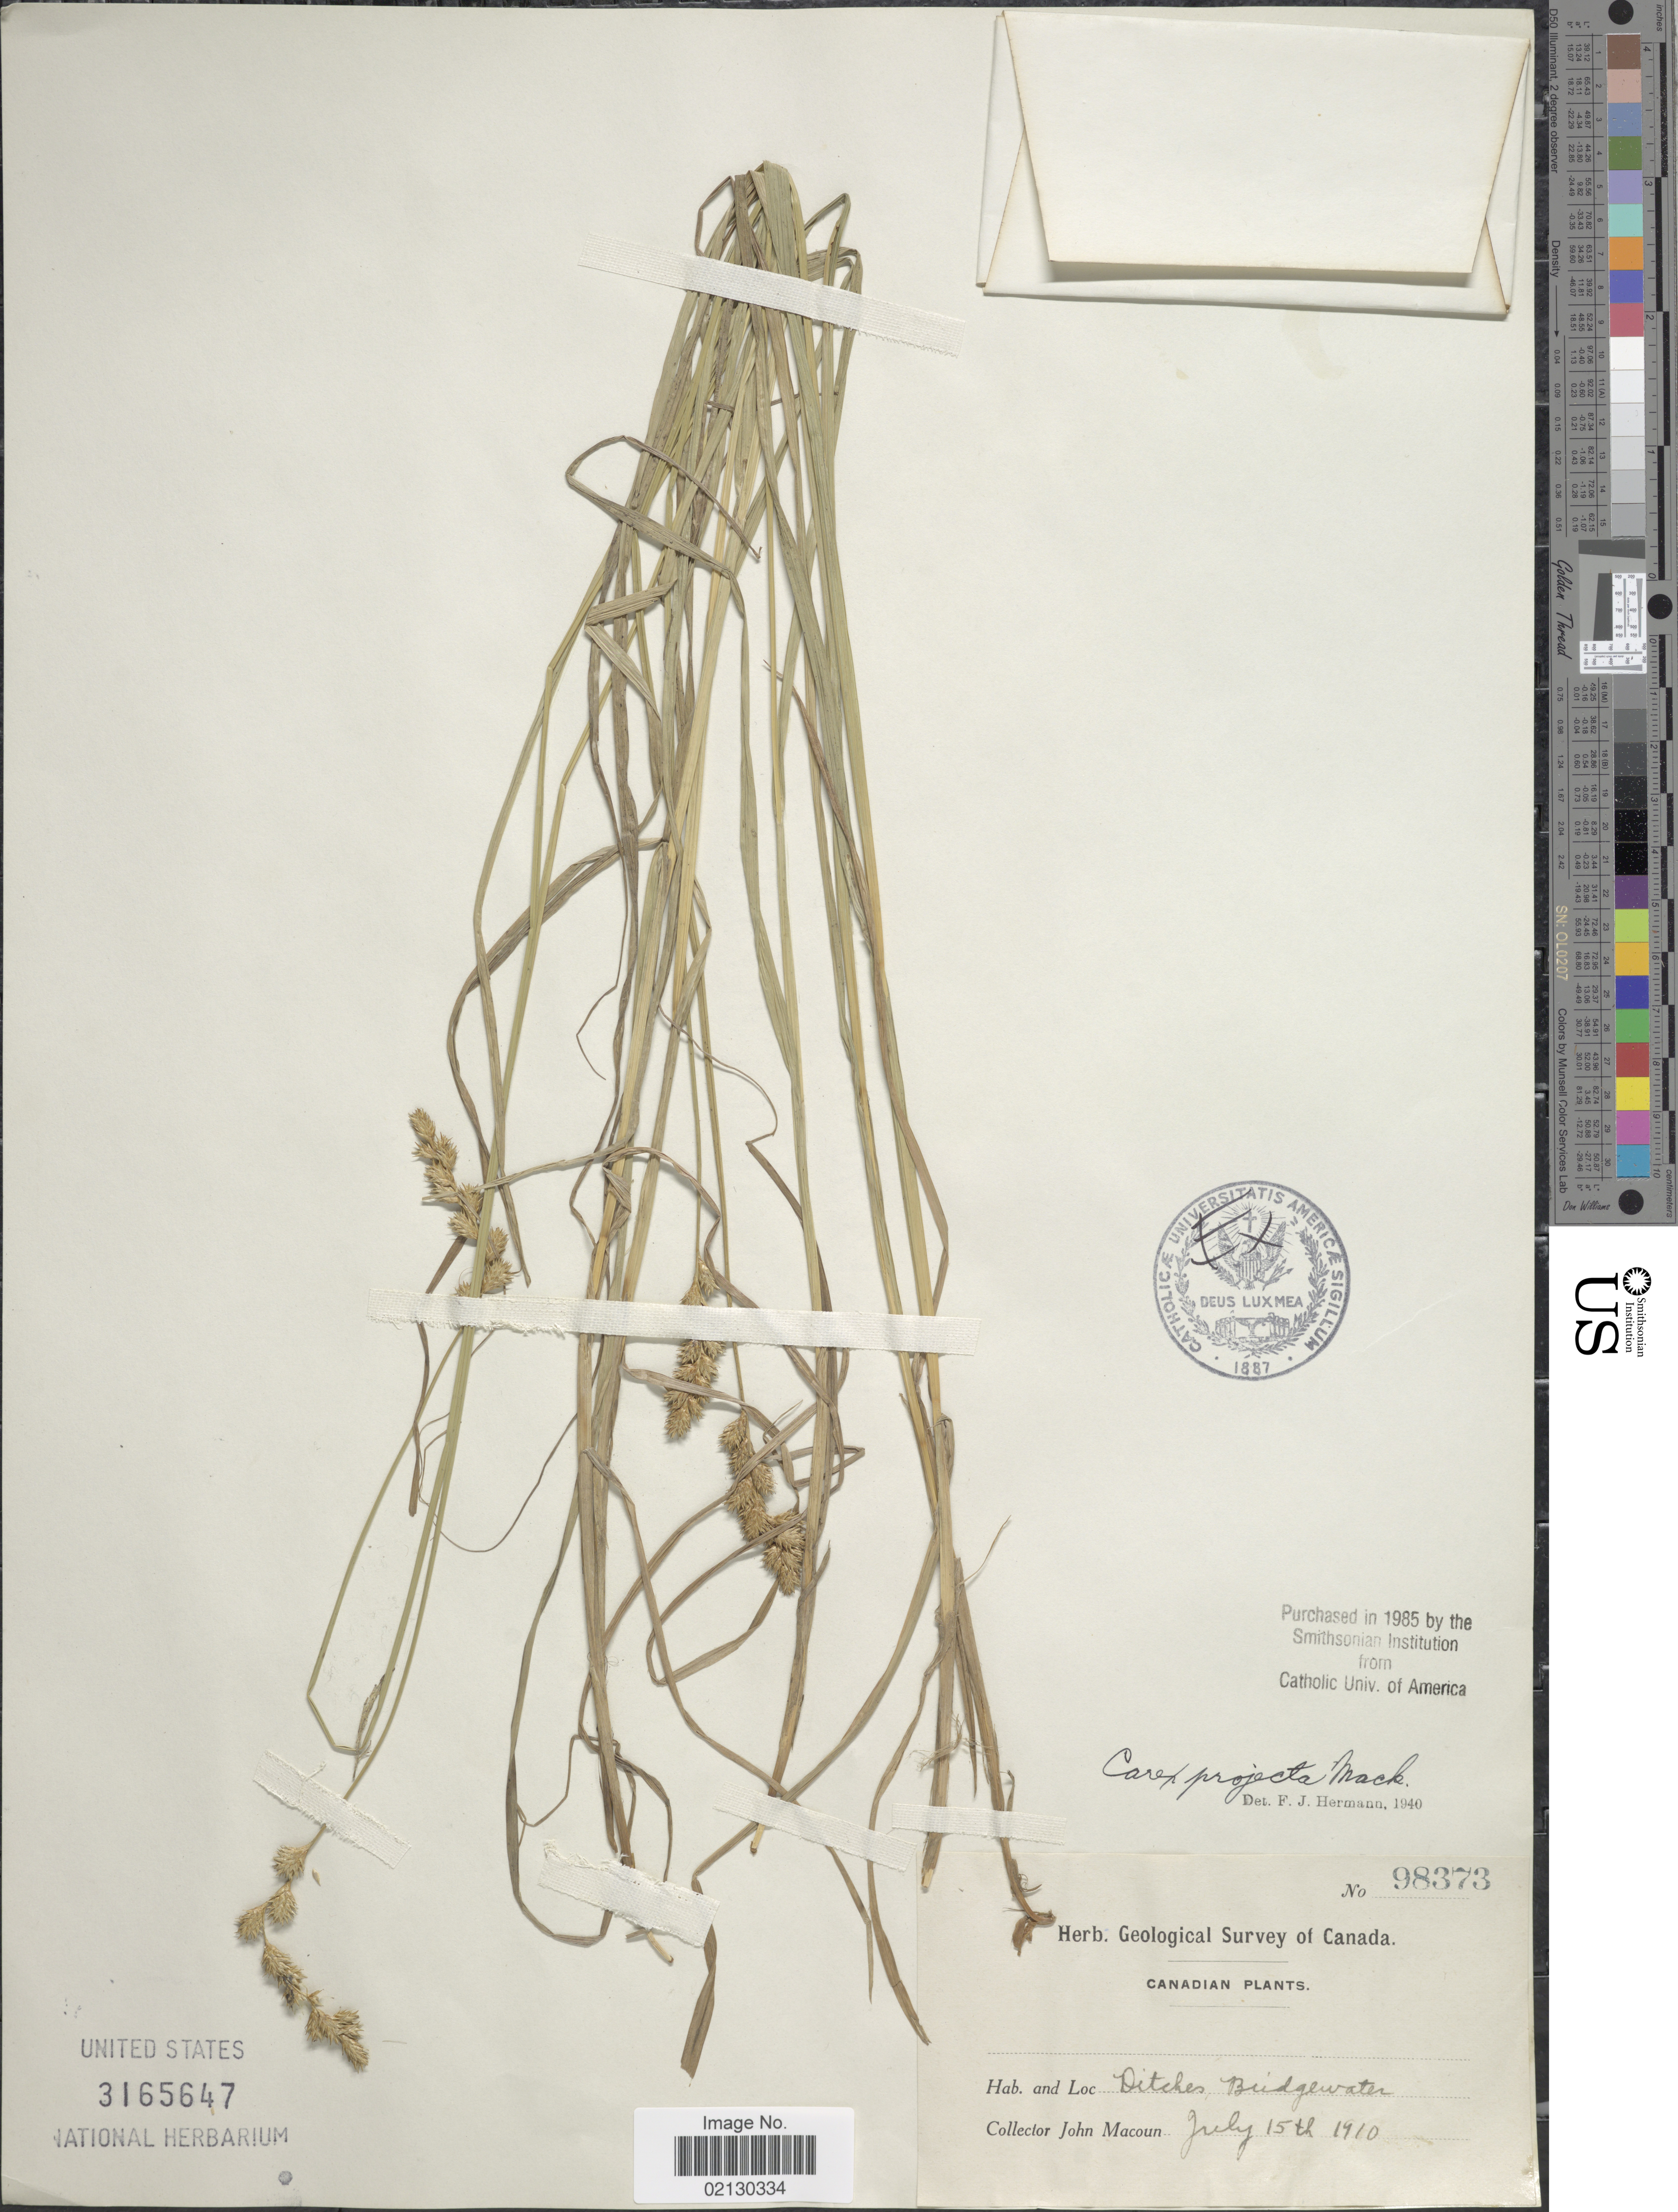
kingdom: Plantae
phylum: Tracheophyta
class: Liliopsida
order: Poales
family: Cyperaceae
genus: Carex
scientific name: Carex projecta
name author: Mack.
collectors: J. Macoun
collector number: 98373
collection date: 1910-07-15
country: Canada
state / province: Nova Scotia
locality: Ditches Bridgewater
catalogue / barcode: US 3165647